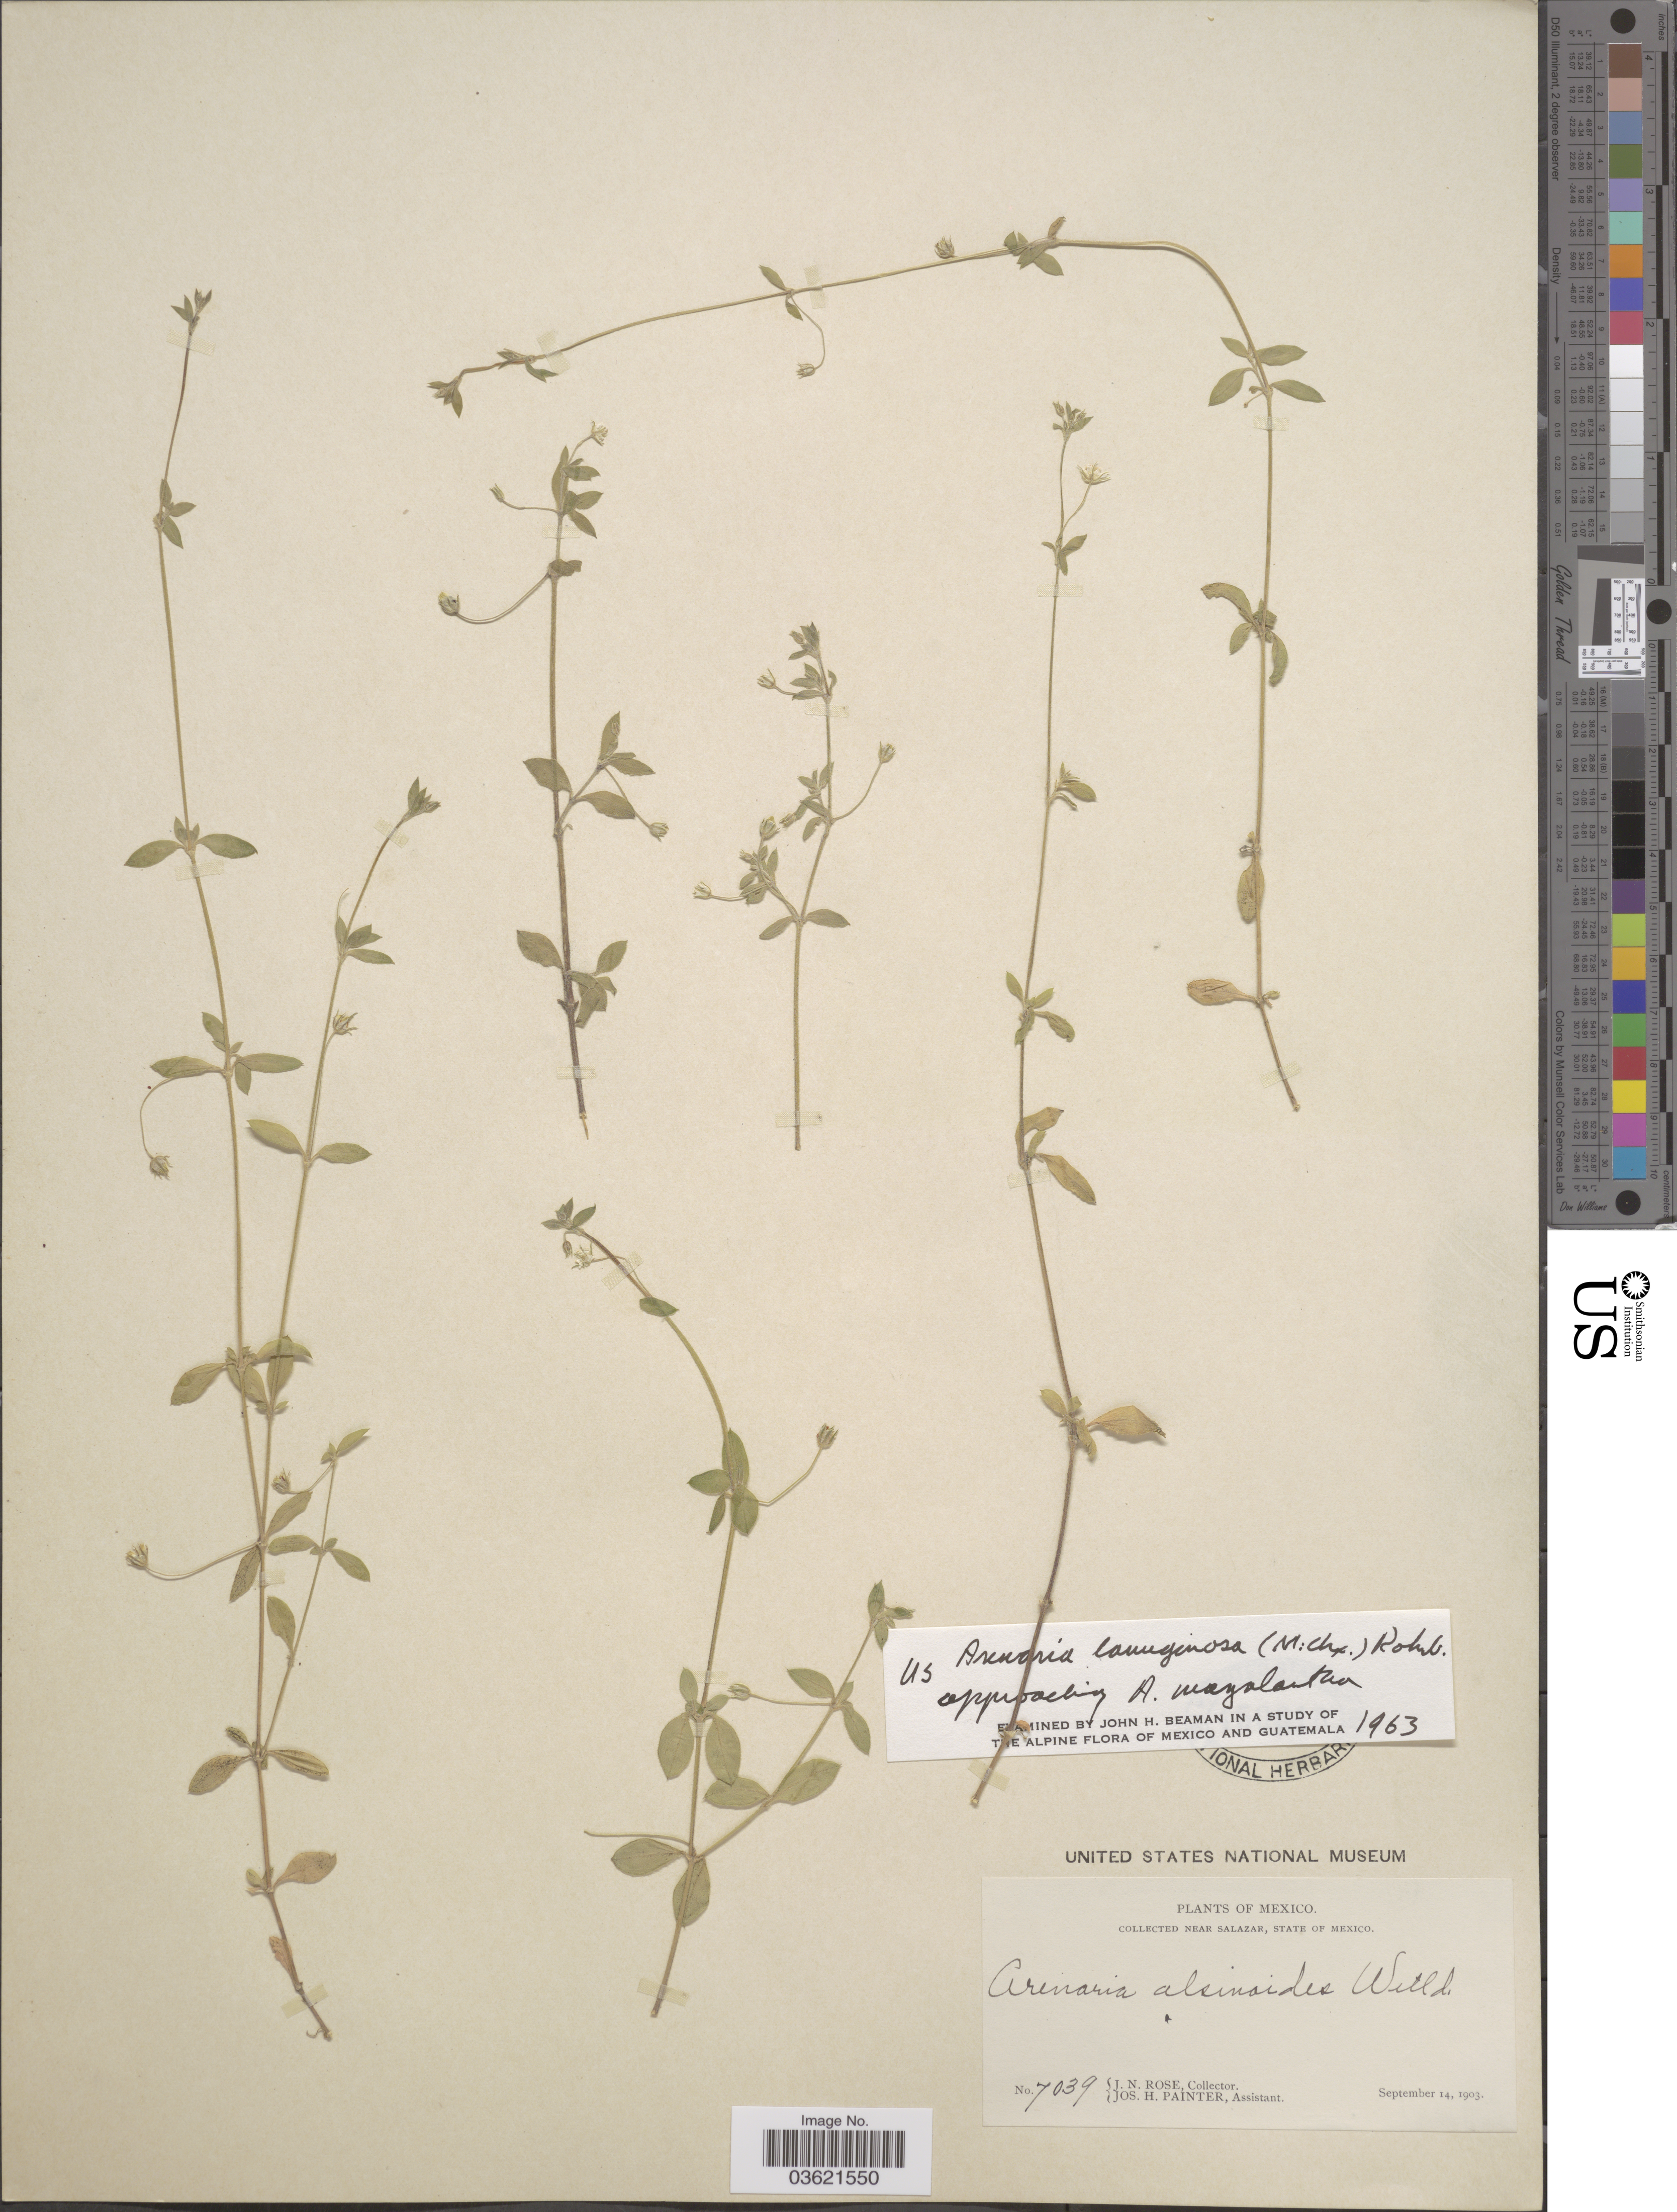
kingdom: Plantae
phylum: Tracheophyta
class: Magnoliopsida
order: Caryophyllales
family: Caryophyllaceae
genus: Arenaria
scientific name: Arenaria lanuginosa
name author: (Michx.) Rohrb.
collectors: J. N. Rose & J. H. Painter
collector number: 7039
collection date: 1903-09-14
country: Mexico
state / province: México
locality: Near Salazar.